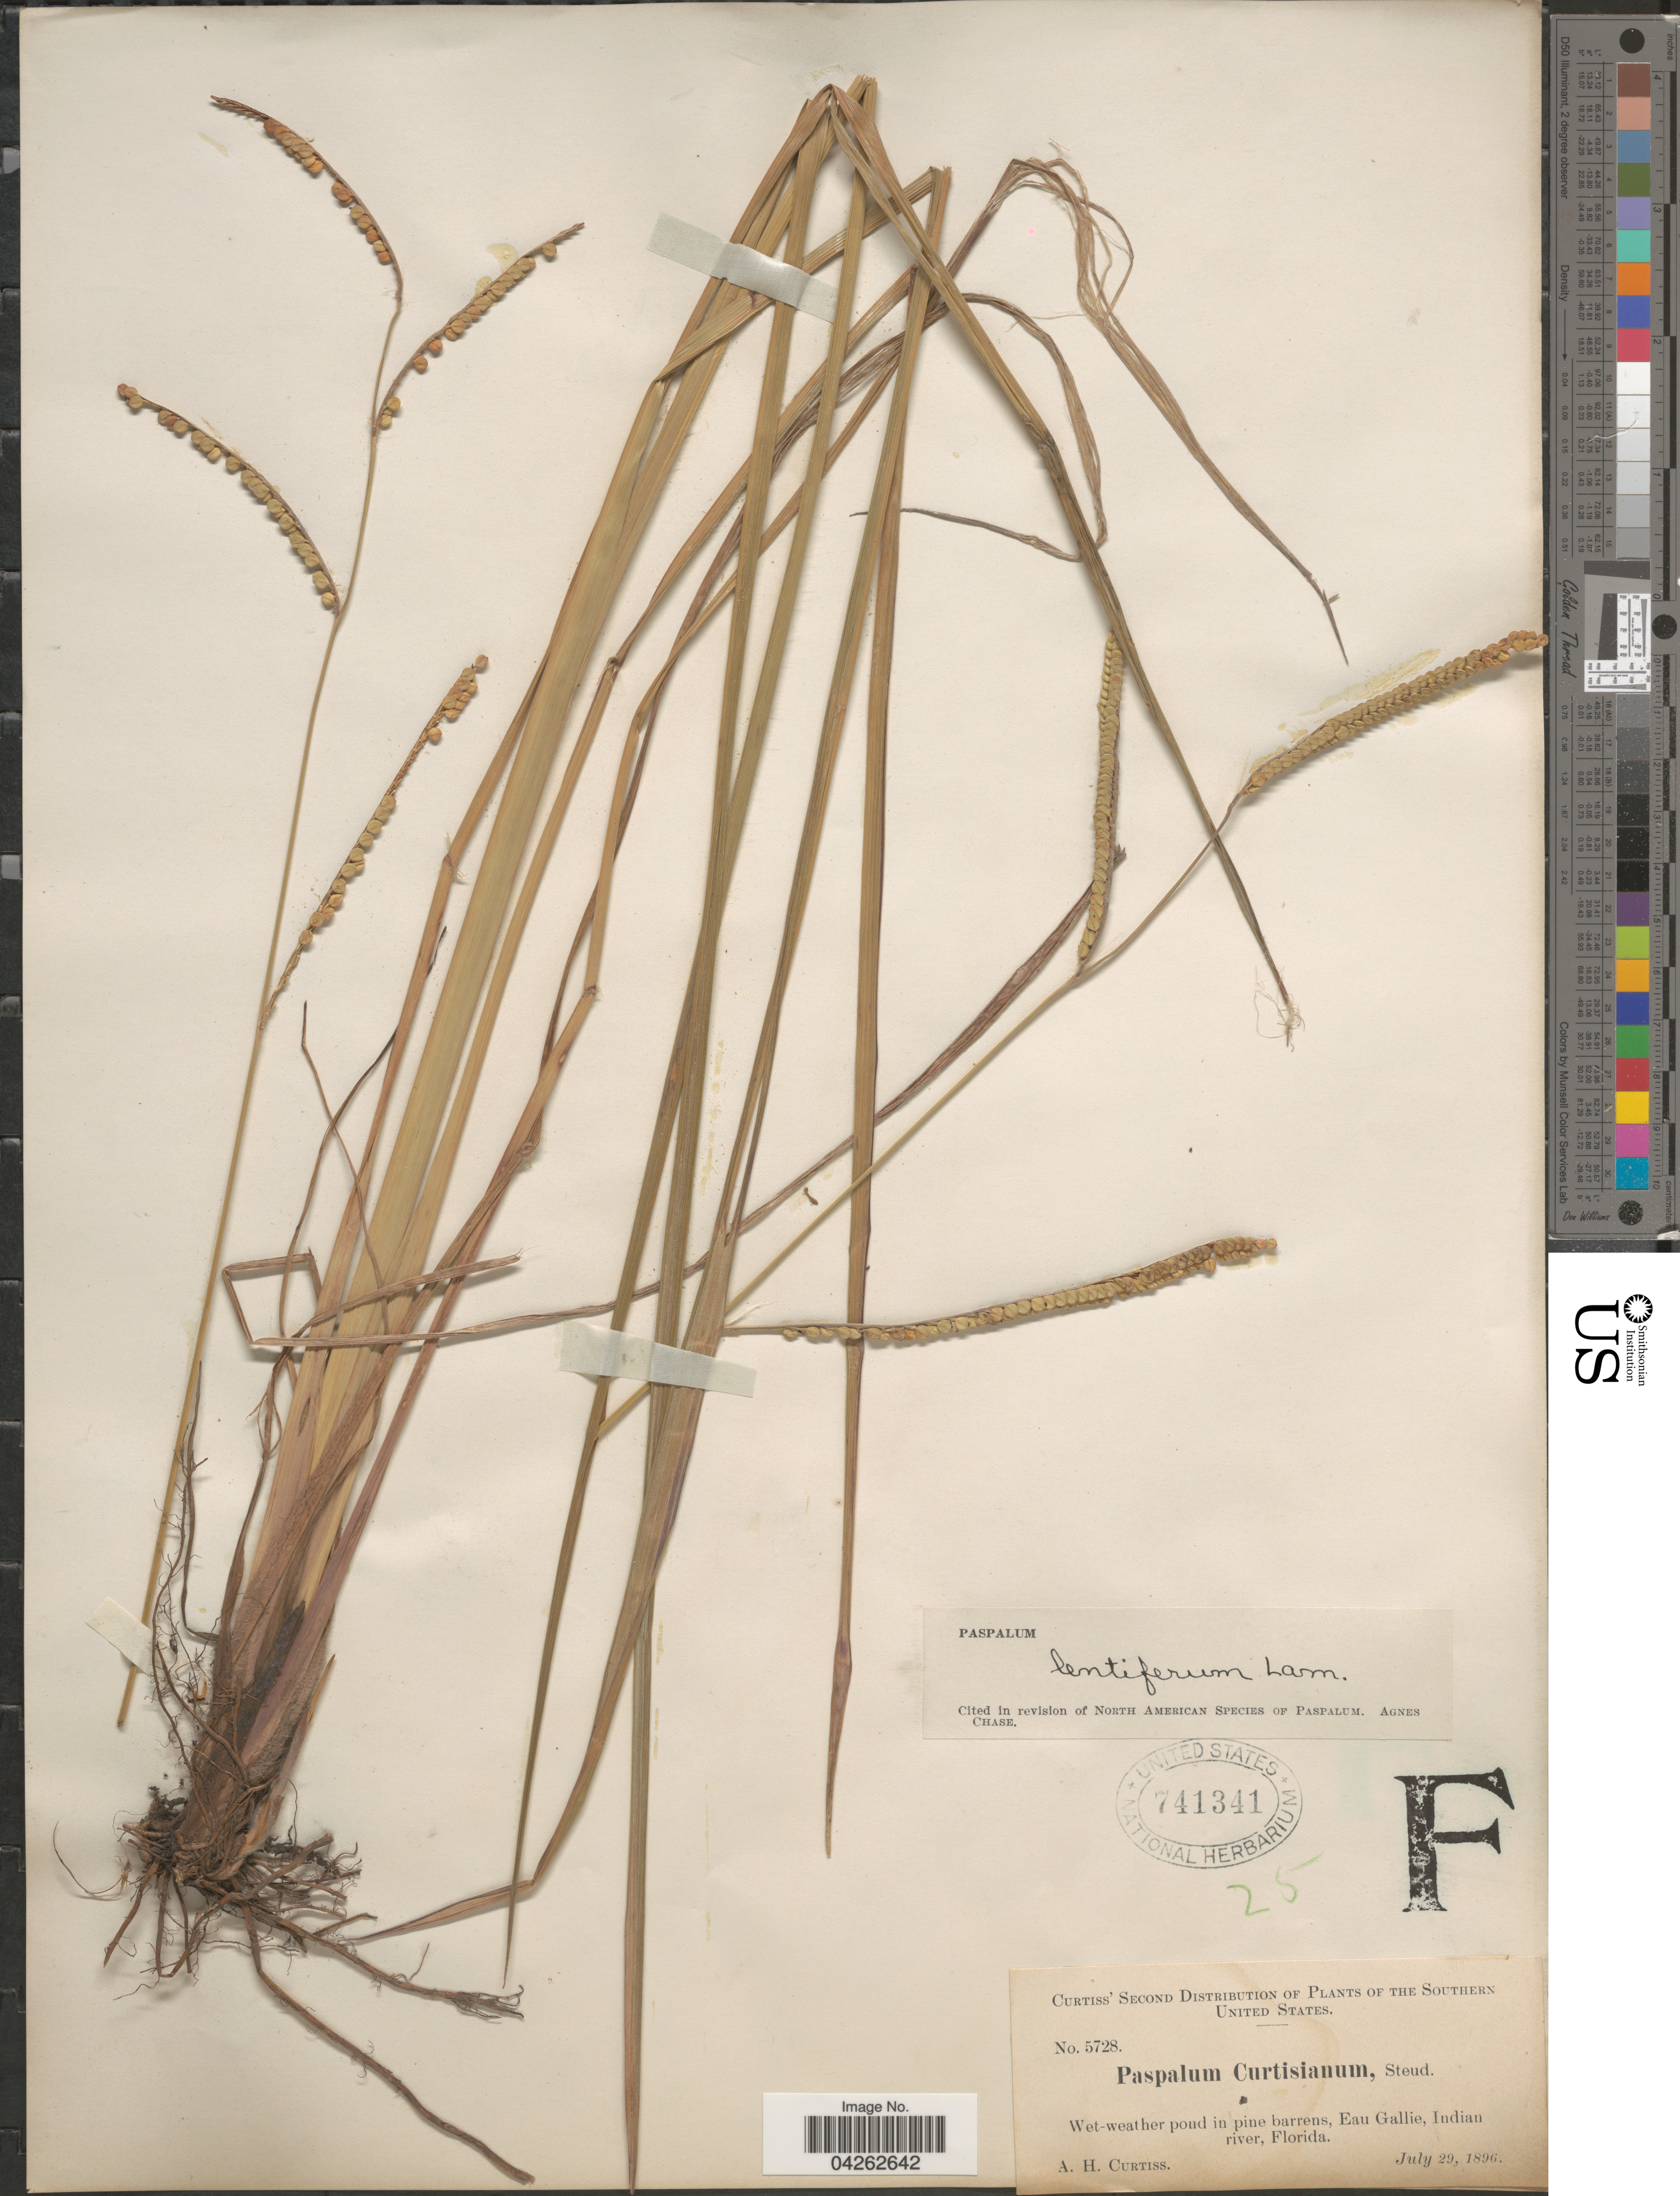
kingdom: Plantae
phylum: Tracheophyta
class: Liliopsida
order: Poales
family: Poaceae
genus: Paspalum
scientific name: Paspalum lentiferum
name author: Lam.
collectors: A. H. Curtiss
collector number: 5728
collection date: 1896-07-29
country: United States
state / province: Florida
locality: Southern United States. Wet-weather pond in pine barrens, Eau Gallie, Indian river.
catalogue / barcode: US 741341